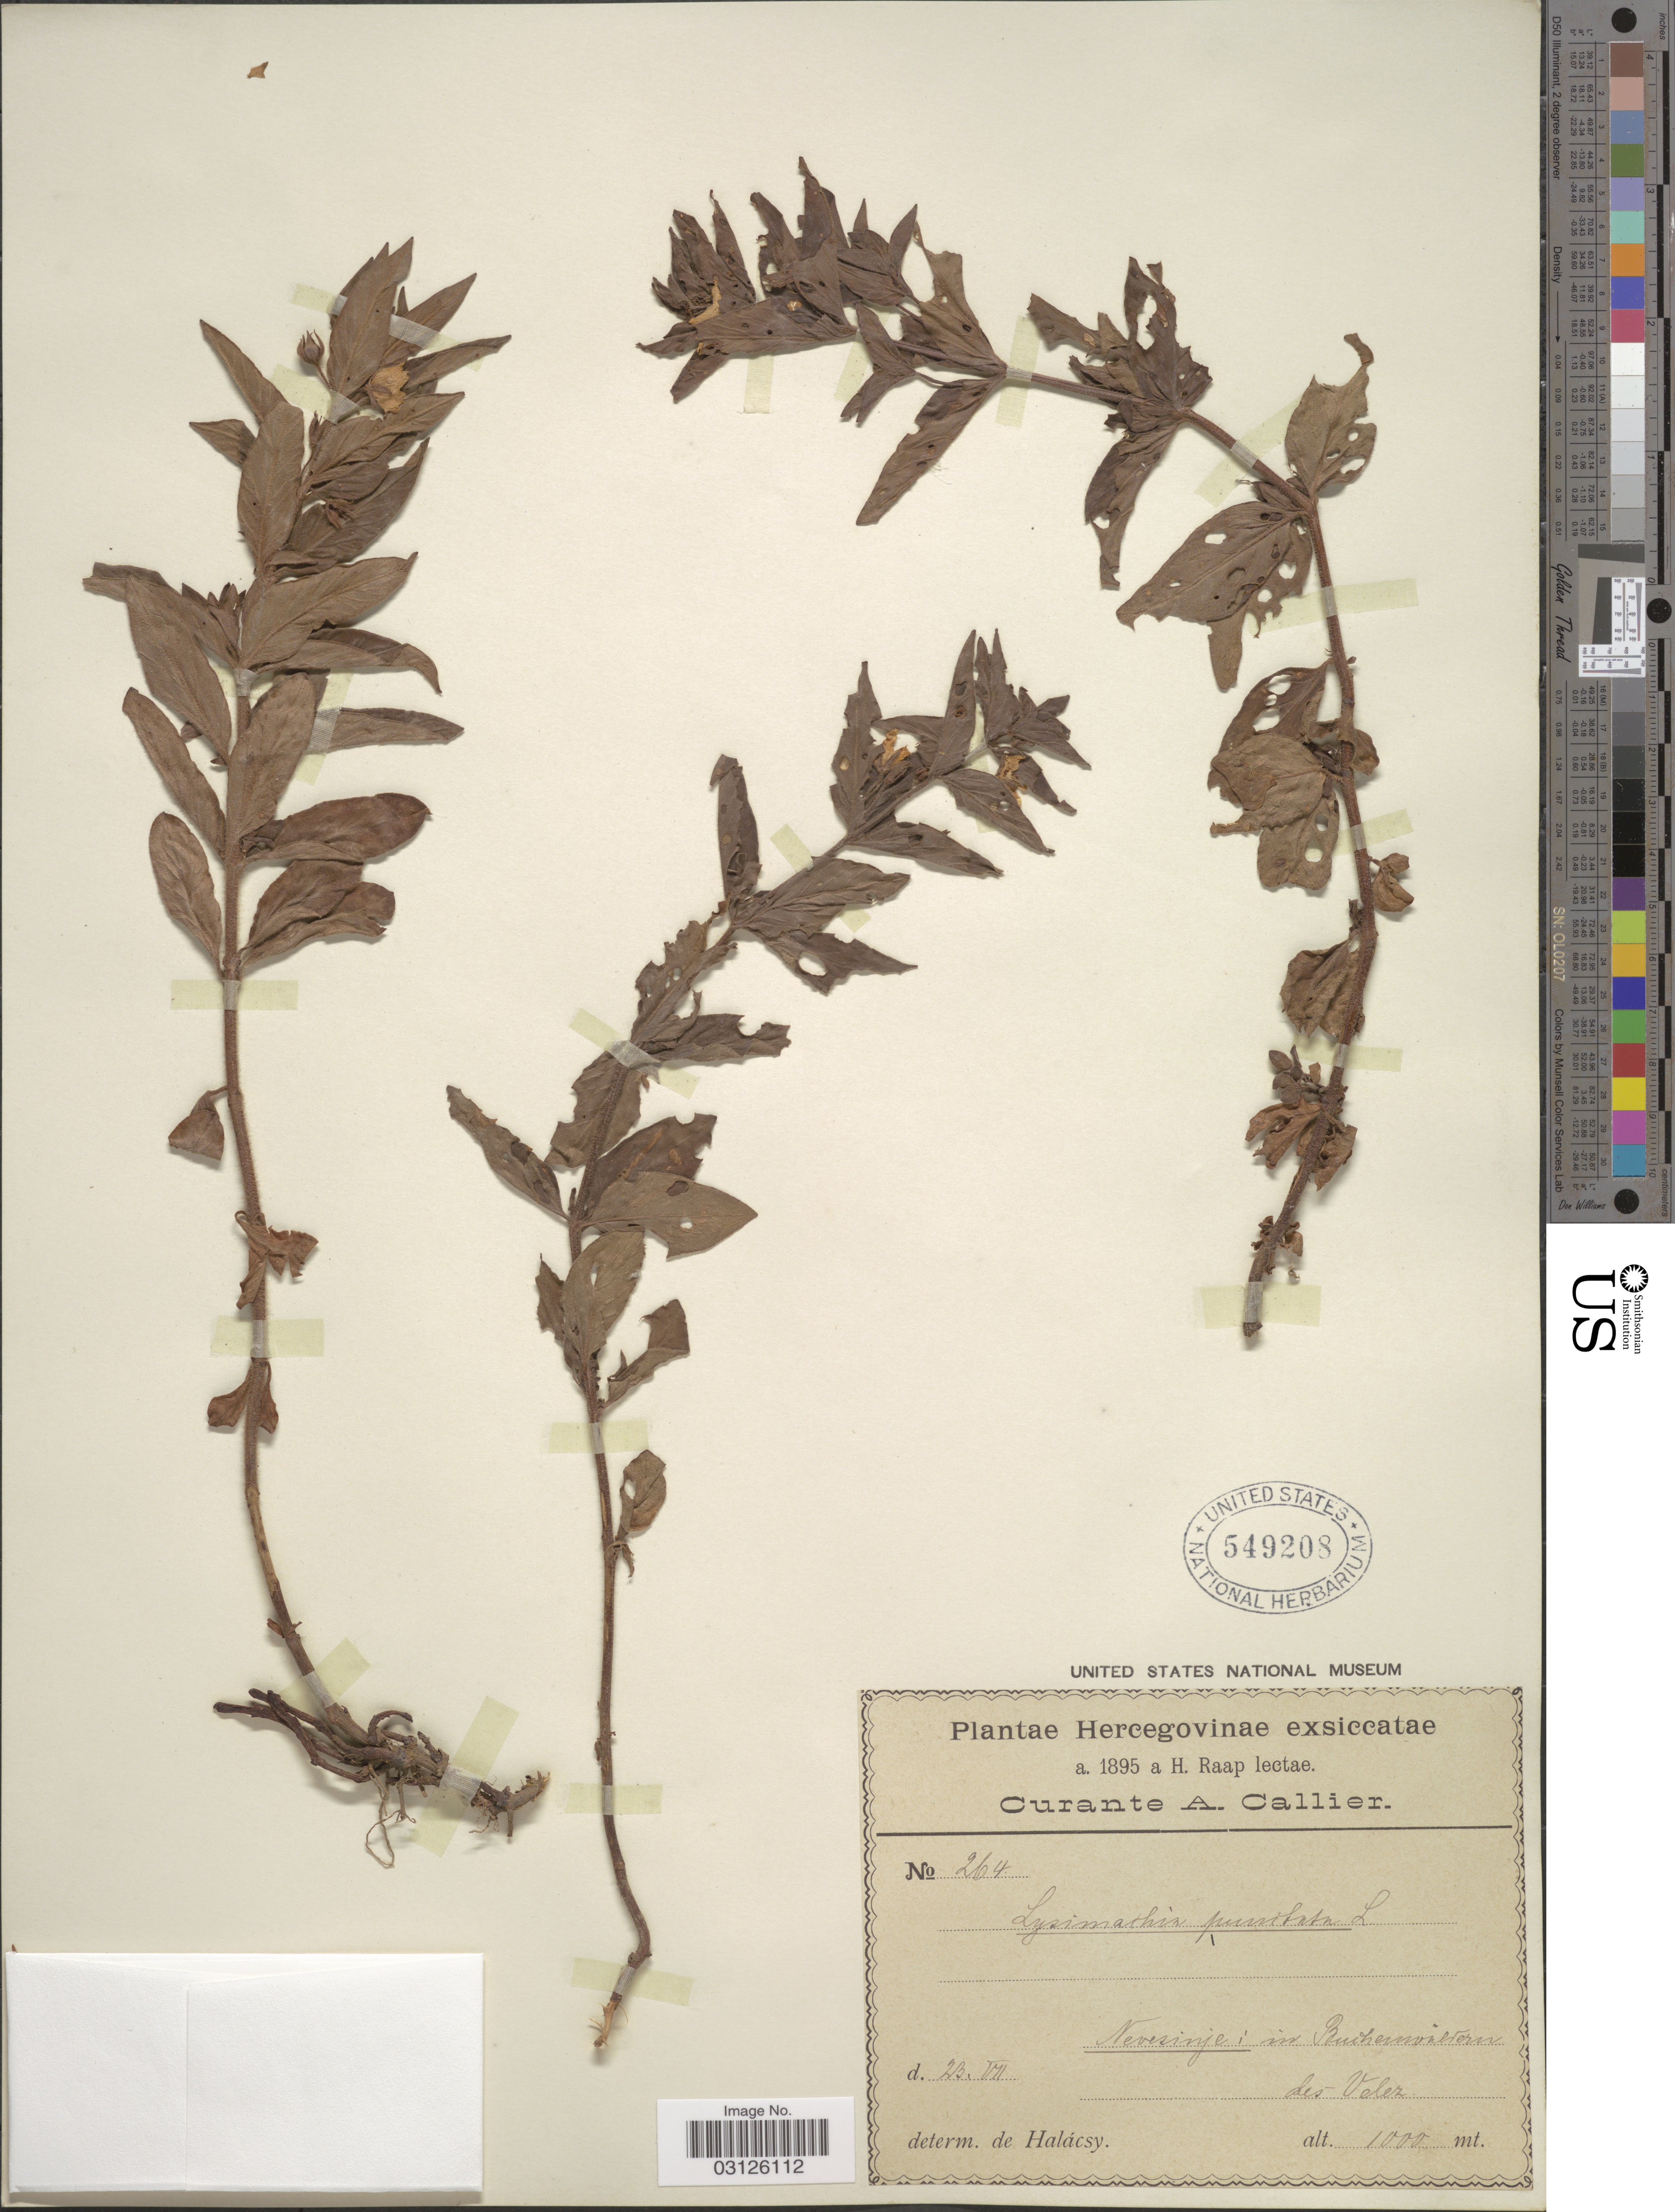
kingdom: Plantae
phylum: Tracheophyta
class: Magnoliopsida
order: Ericales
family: Primulaceae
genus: Lysimachia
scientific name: Lysimachia punctata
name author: L.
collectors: H. Raap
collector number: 264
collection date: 1895-07-23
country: Bosnia and Herzegovina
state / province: Srpska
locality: Nevesinje: in Buchermonerern des Velez.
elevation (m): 1000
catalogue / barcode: US 549208